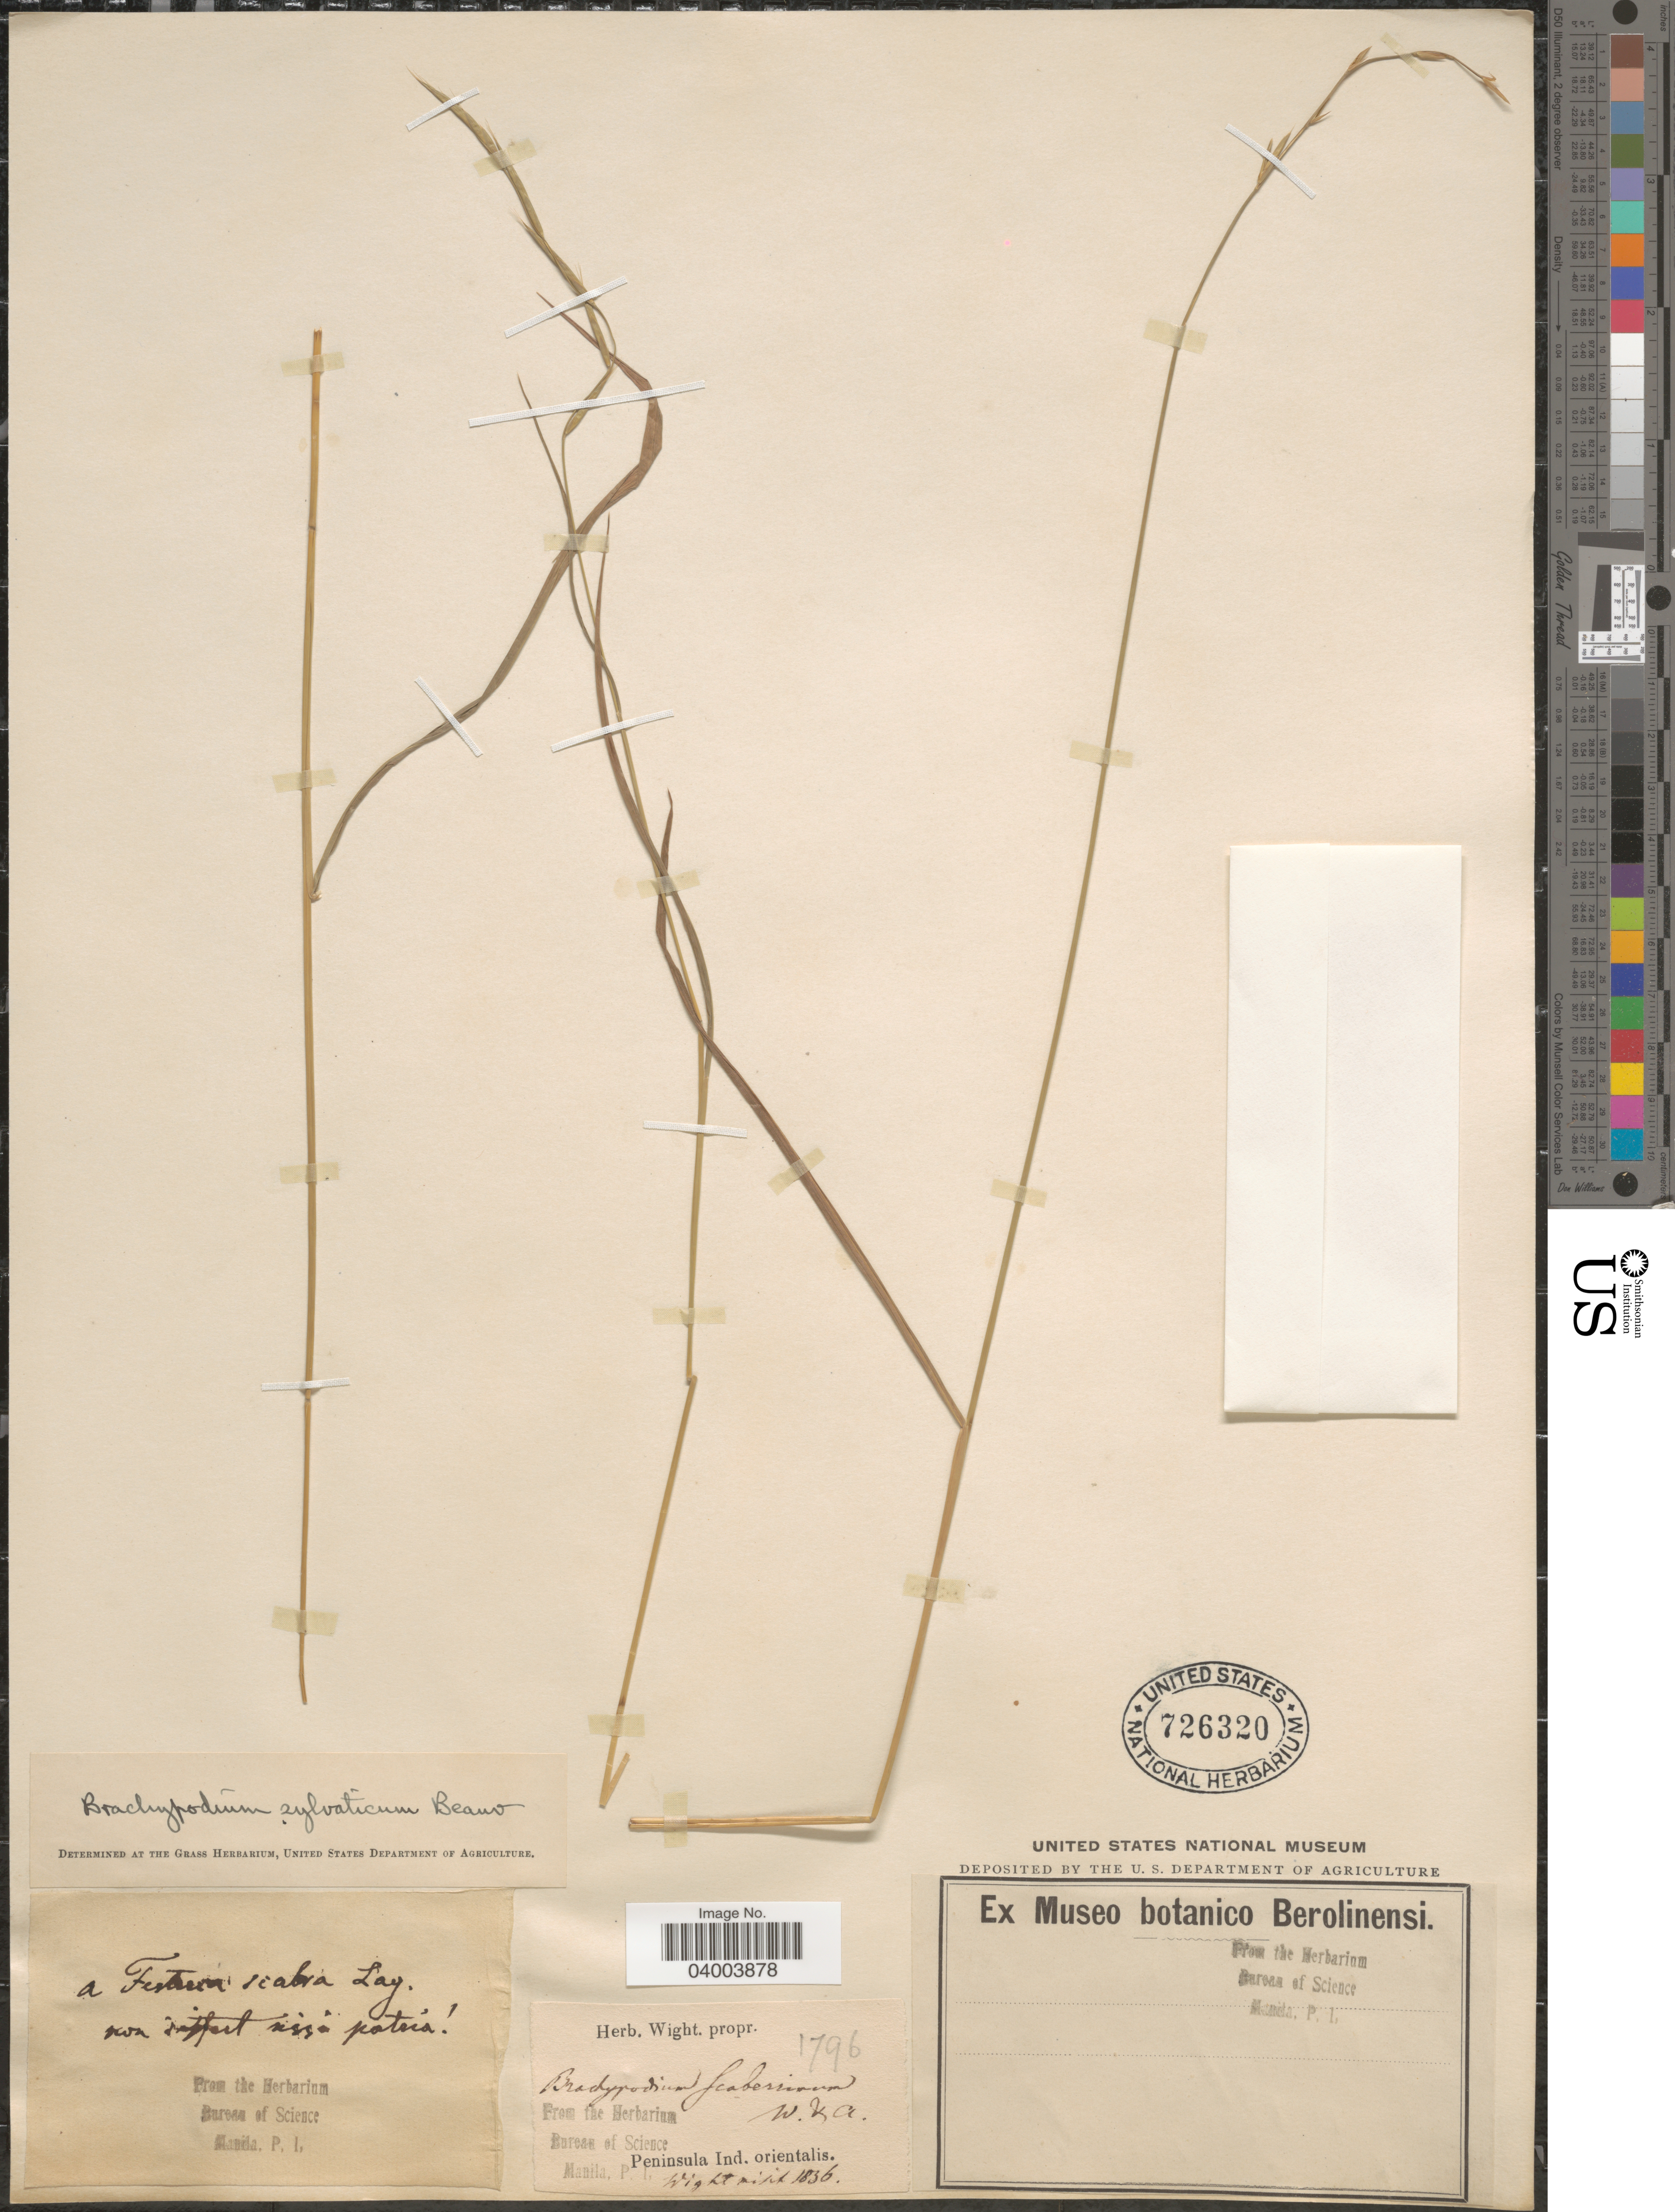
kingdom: Plantae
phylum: Tracheophyta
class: Liliopsida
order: Poales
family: Poaceae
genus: Brachypodium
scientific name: Brachypodium sylvaticum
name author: (Huds.) P. Beauv.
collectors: ex Herb. Wight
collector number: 1796?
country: India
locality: Peninsula Ind. orientalis.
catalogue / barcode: US 726320